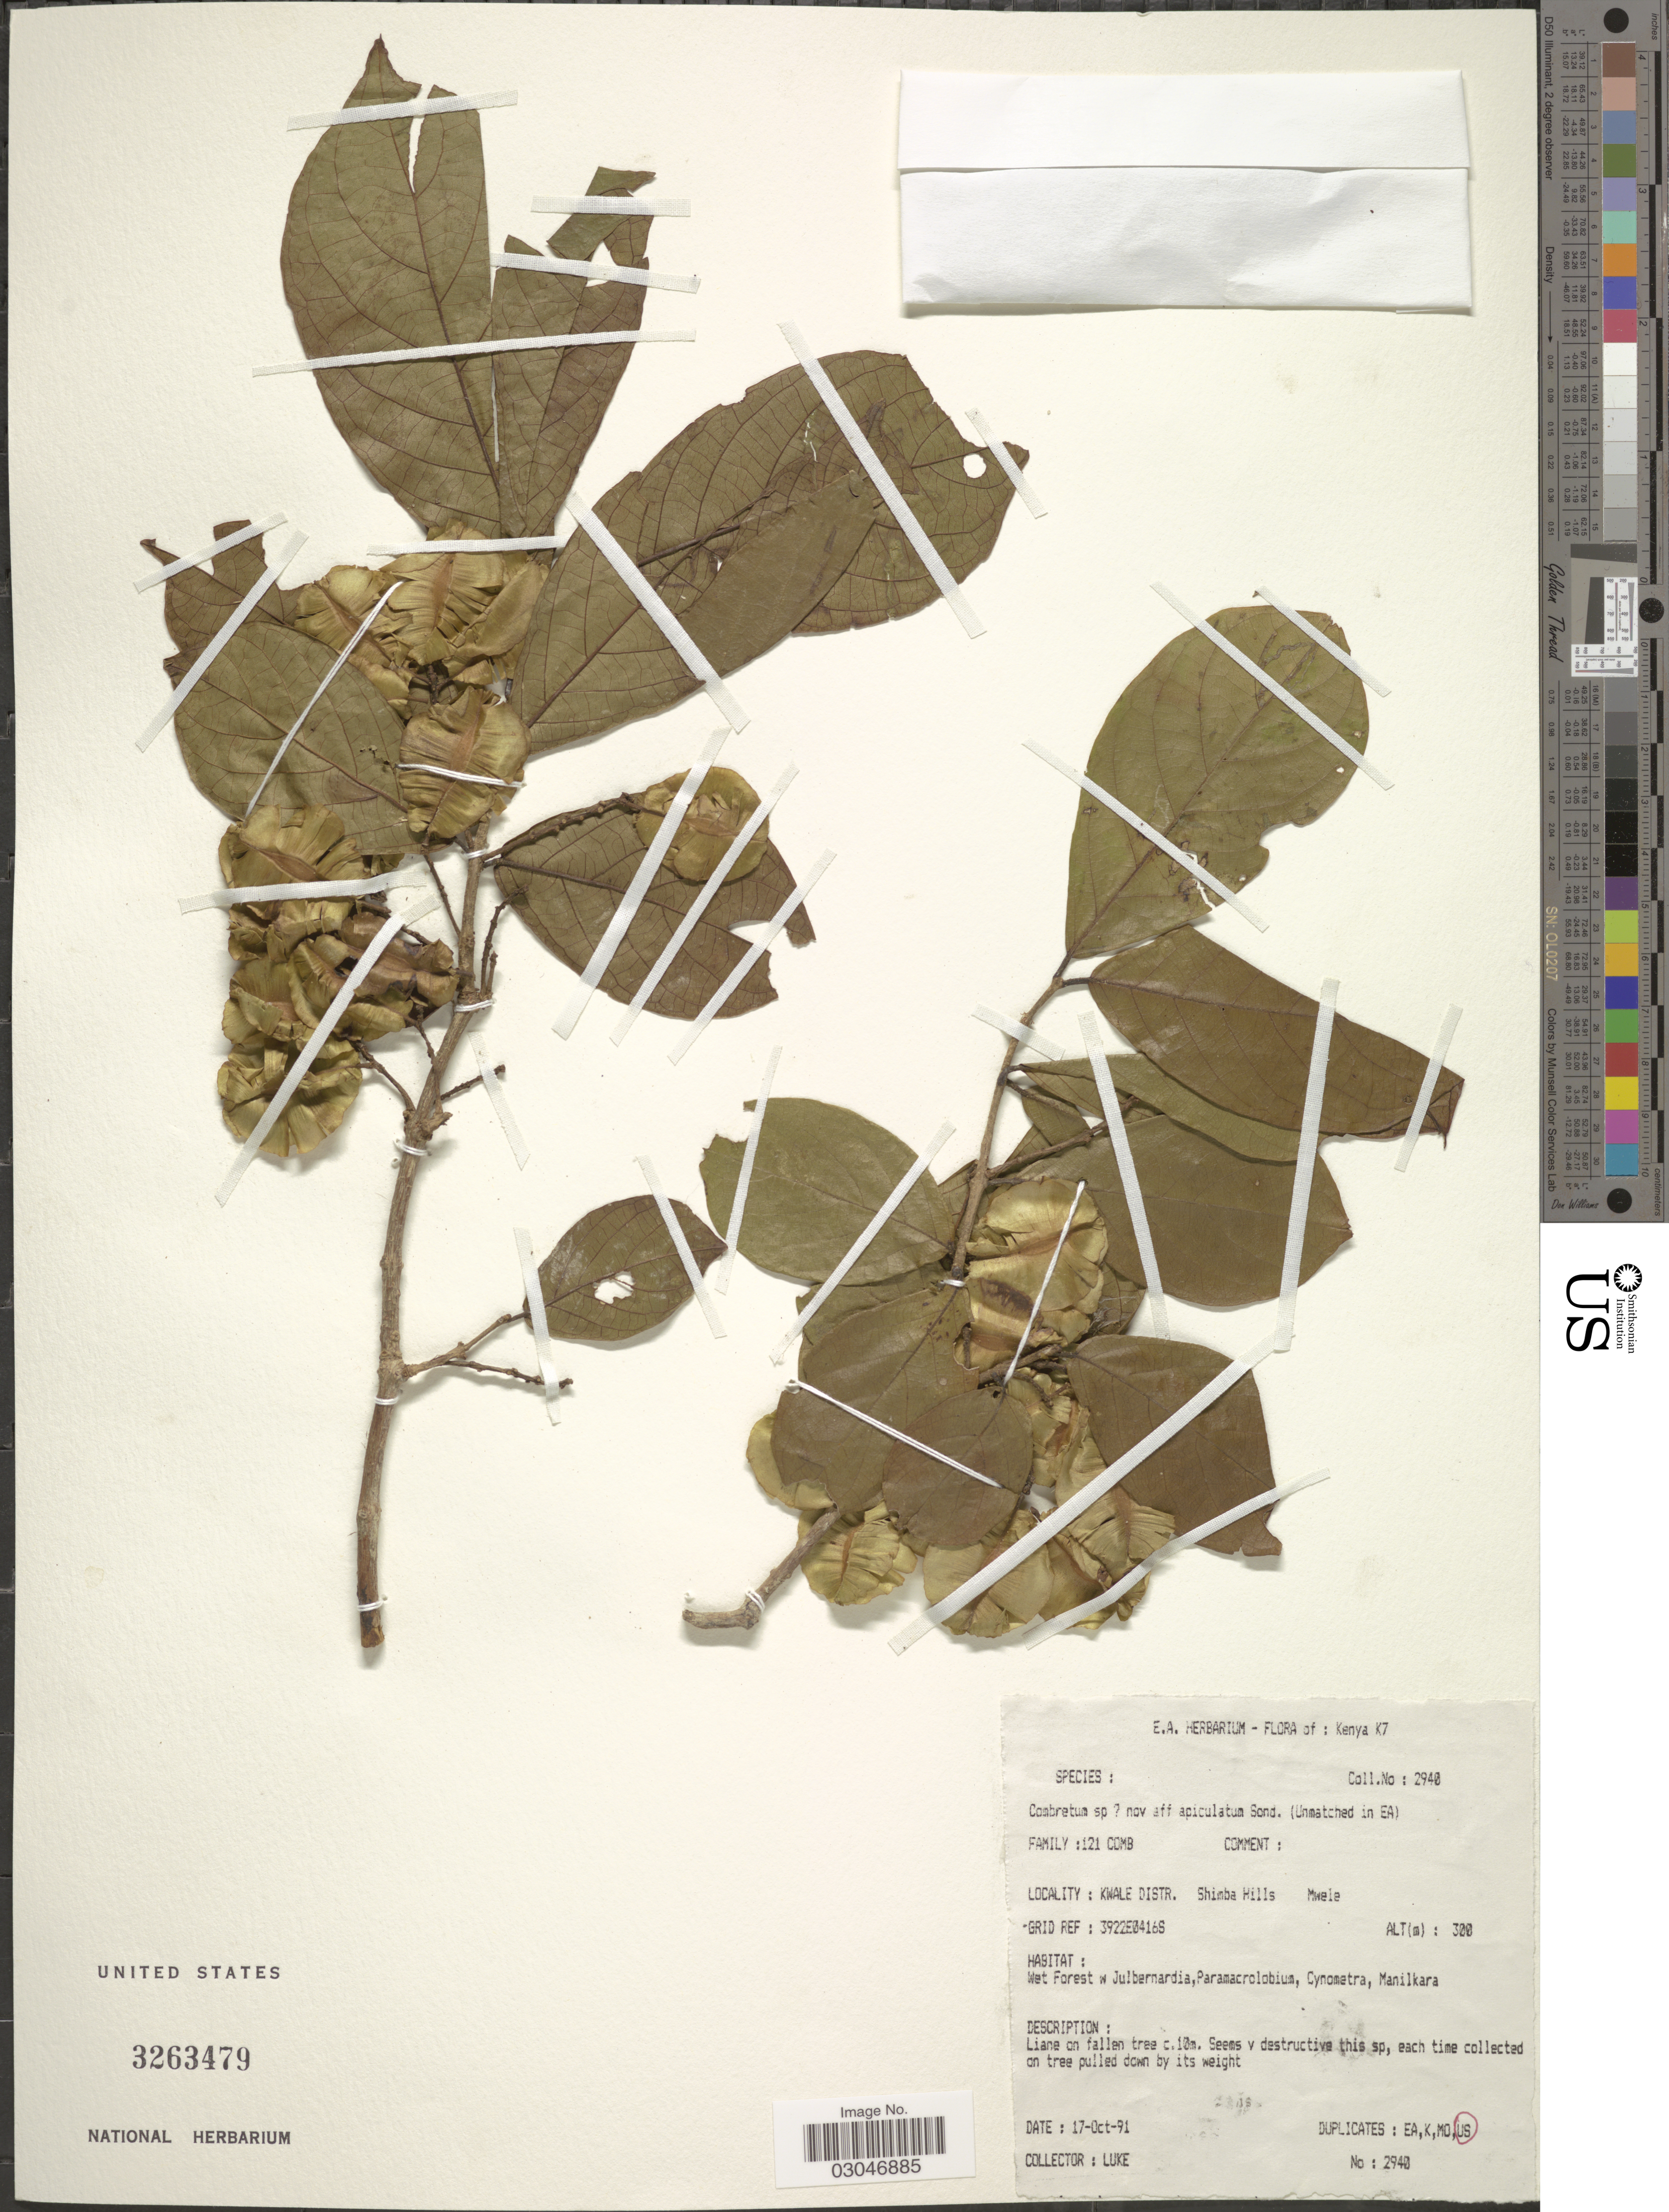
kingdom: Plantae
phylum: Tracheophyta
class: Magnoliopsida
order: Myrtales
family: Combretaceae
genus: Combretum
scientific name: Combretum sp.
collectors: -. Luke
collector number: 2940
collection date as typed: Transcribed d/m/y: 17/10/91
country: Kenya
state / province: Kwale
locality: K7, Kwale Distr., Shimba Hills, Mwele.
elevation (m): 300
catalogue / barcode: US 3263479